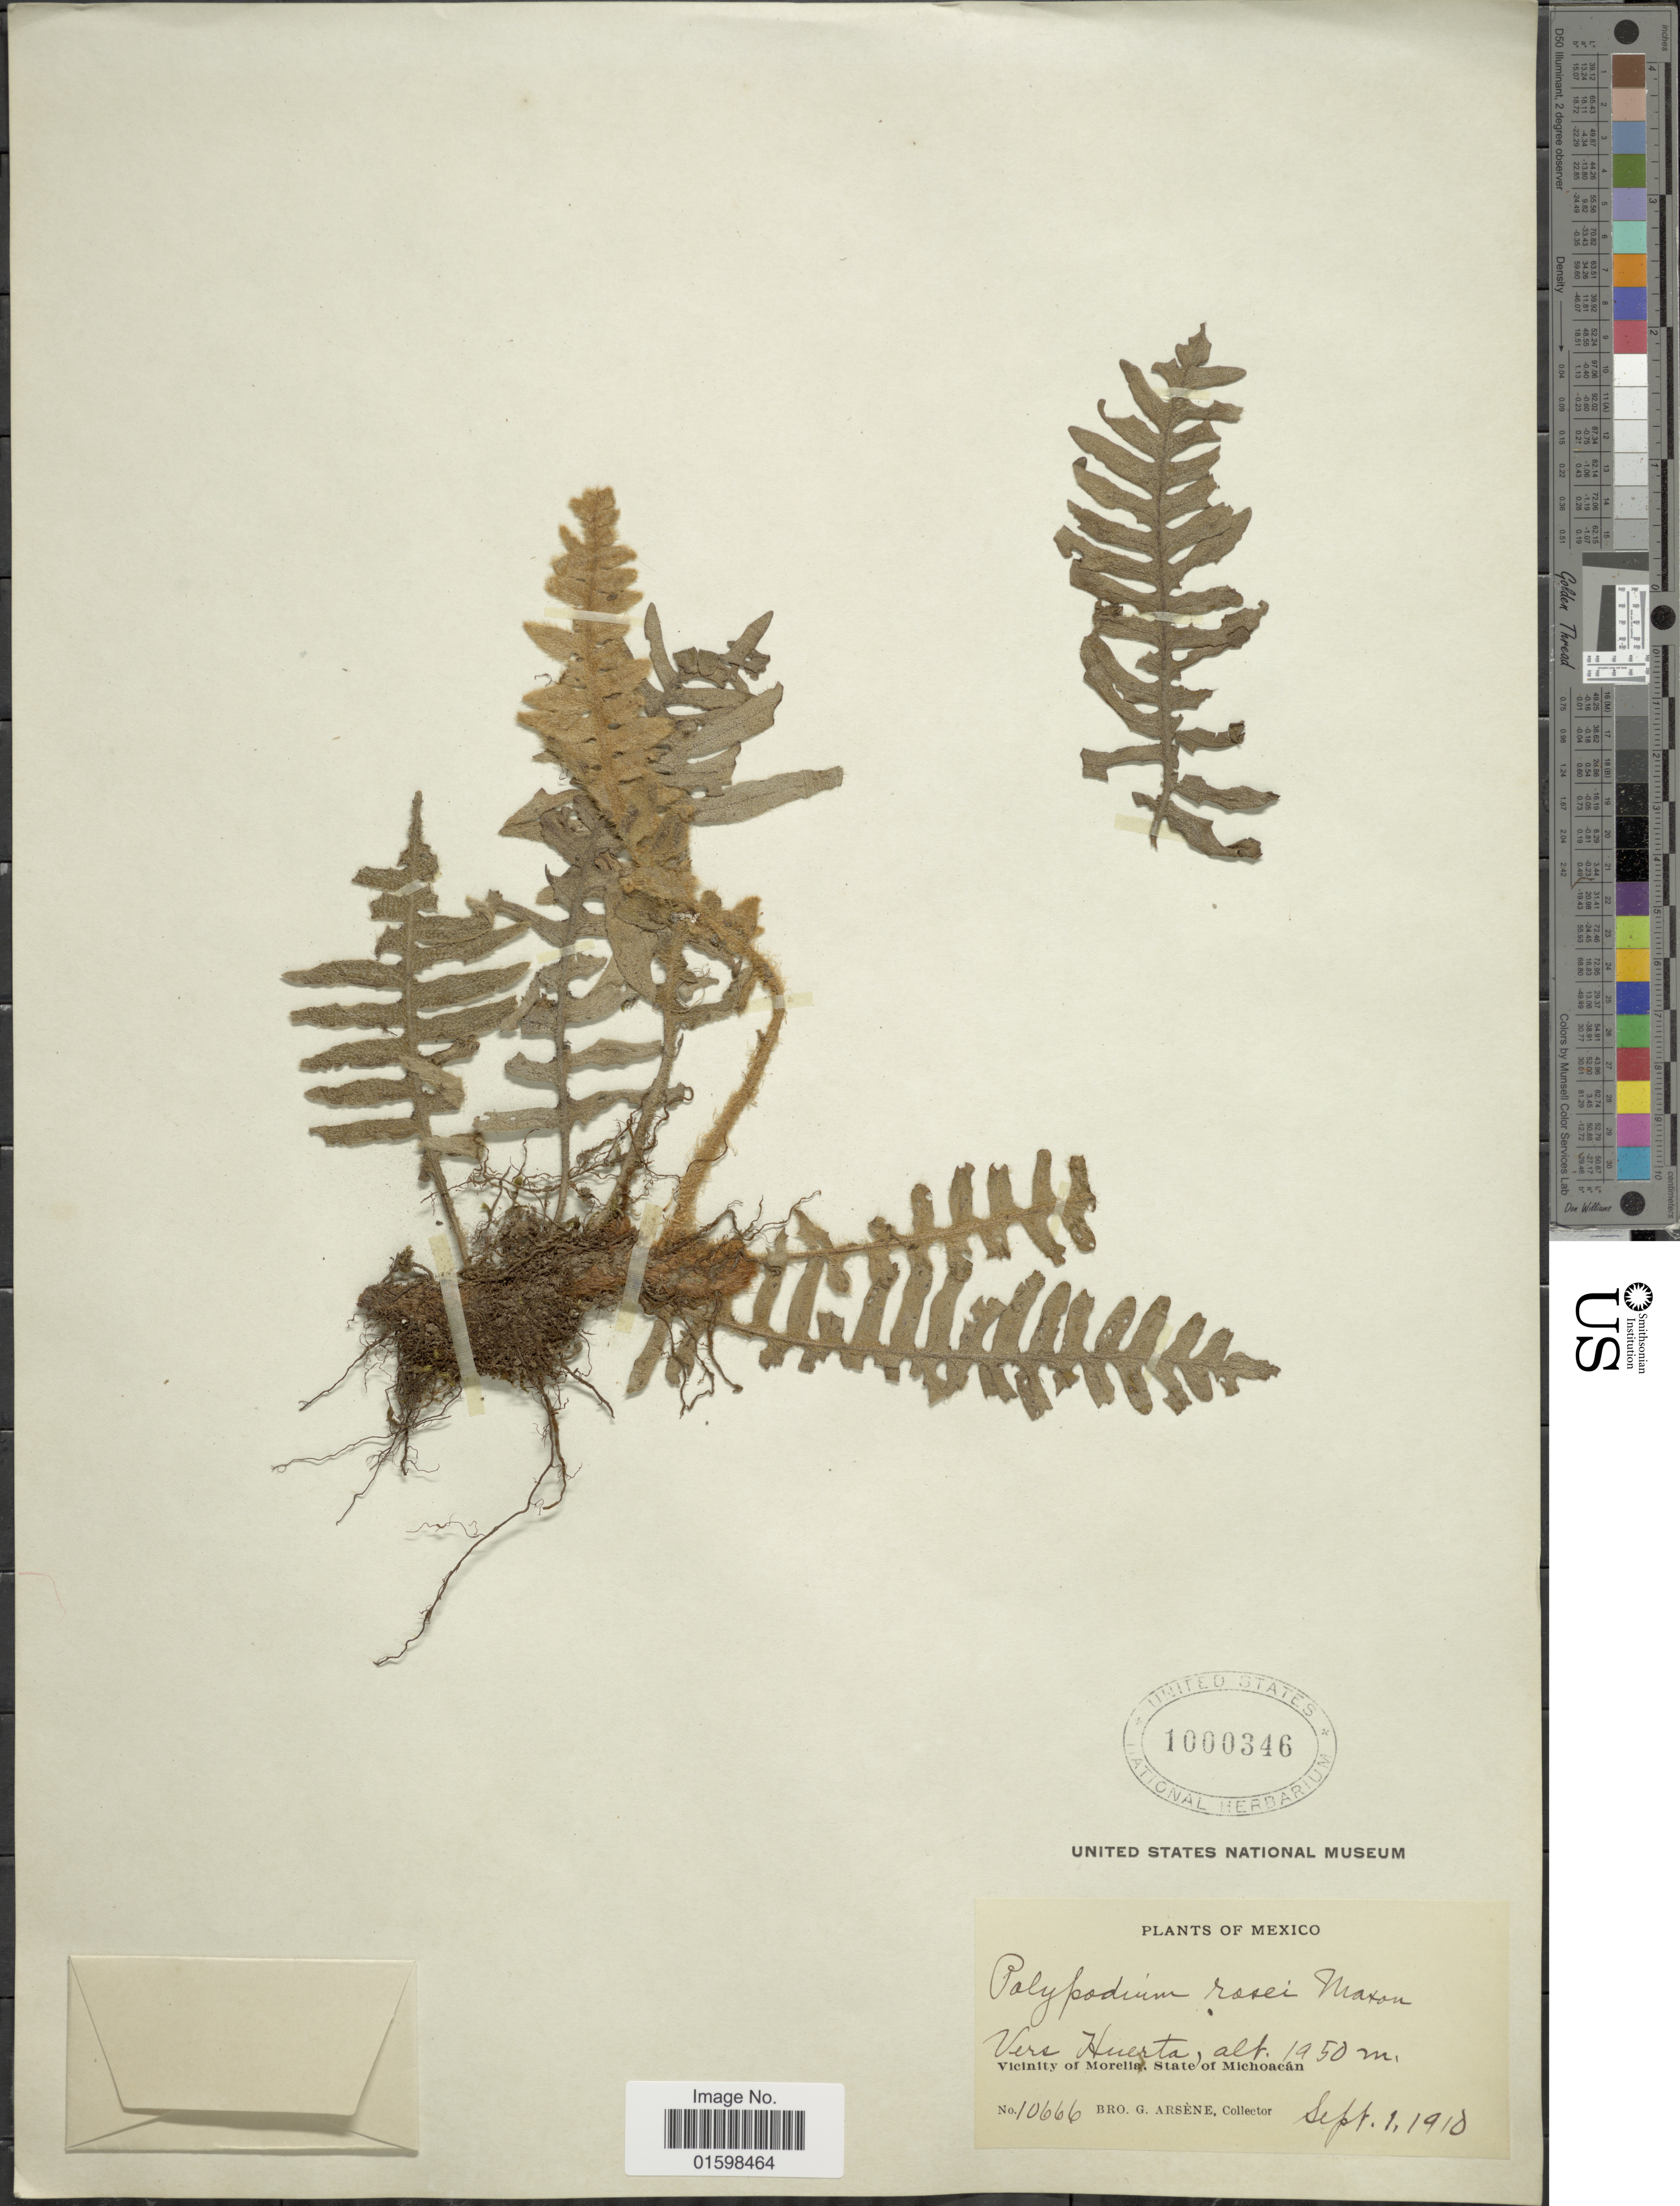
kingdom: Plantae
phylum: Tracheophyta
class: Polypodiopsida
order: Polypodiales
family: Polypodiaceae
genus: Pleopeltis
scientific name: Pleopeltis rosei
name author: (Maxon) A.R. Sm. & Tejero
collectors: Bro. G. Arsène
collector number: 10666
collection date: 1910-09-01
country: Mexico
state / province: Michoacán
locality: Vers Huerta, Vicinity of Morelia, State of Michoacan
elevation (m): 1950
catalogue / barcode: US 1000346